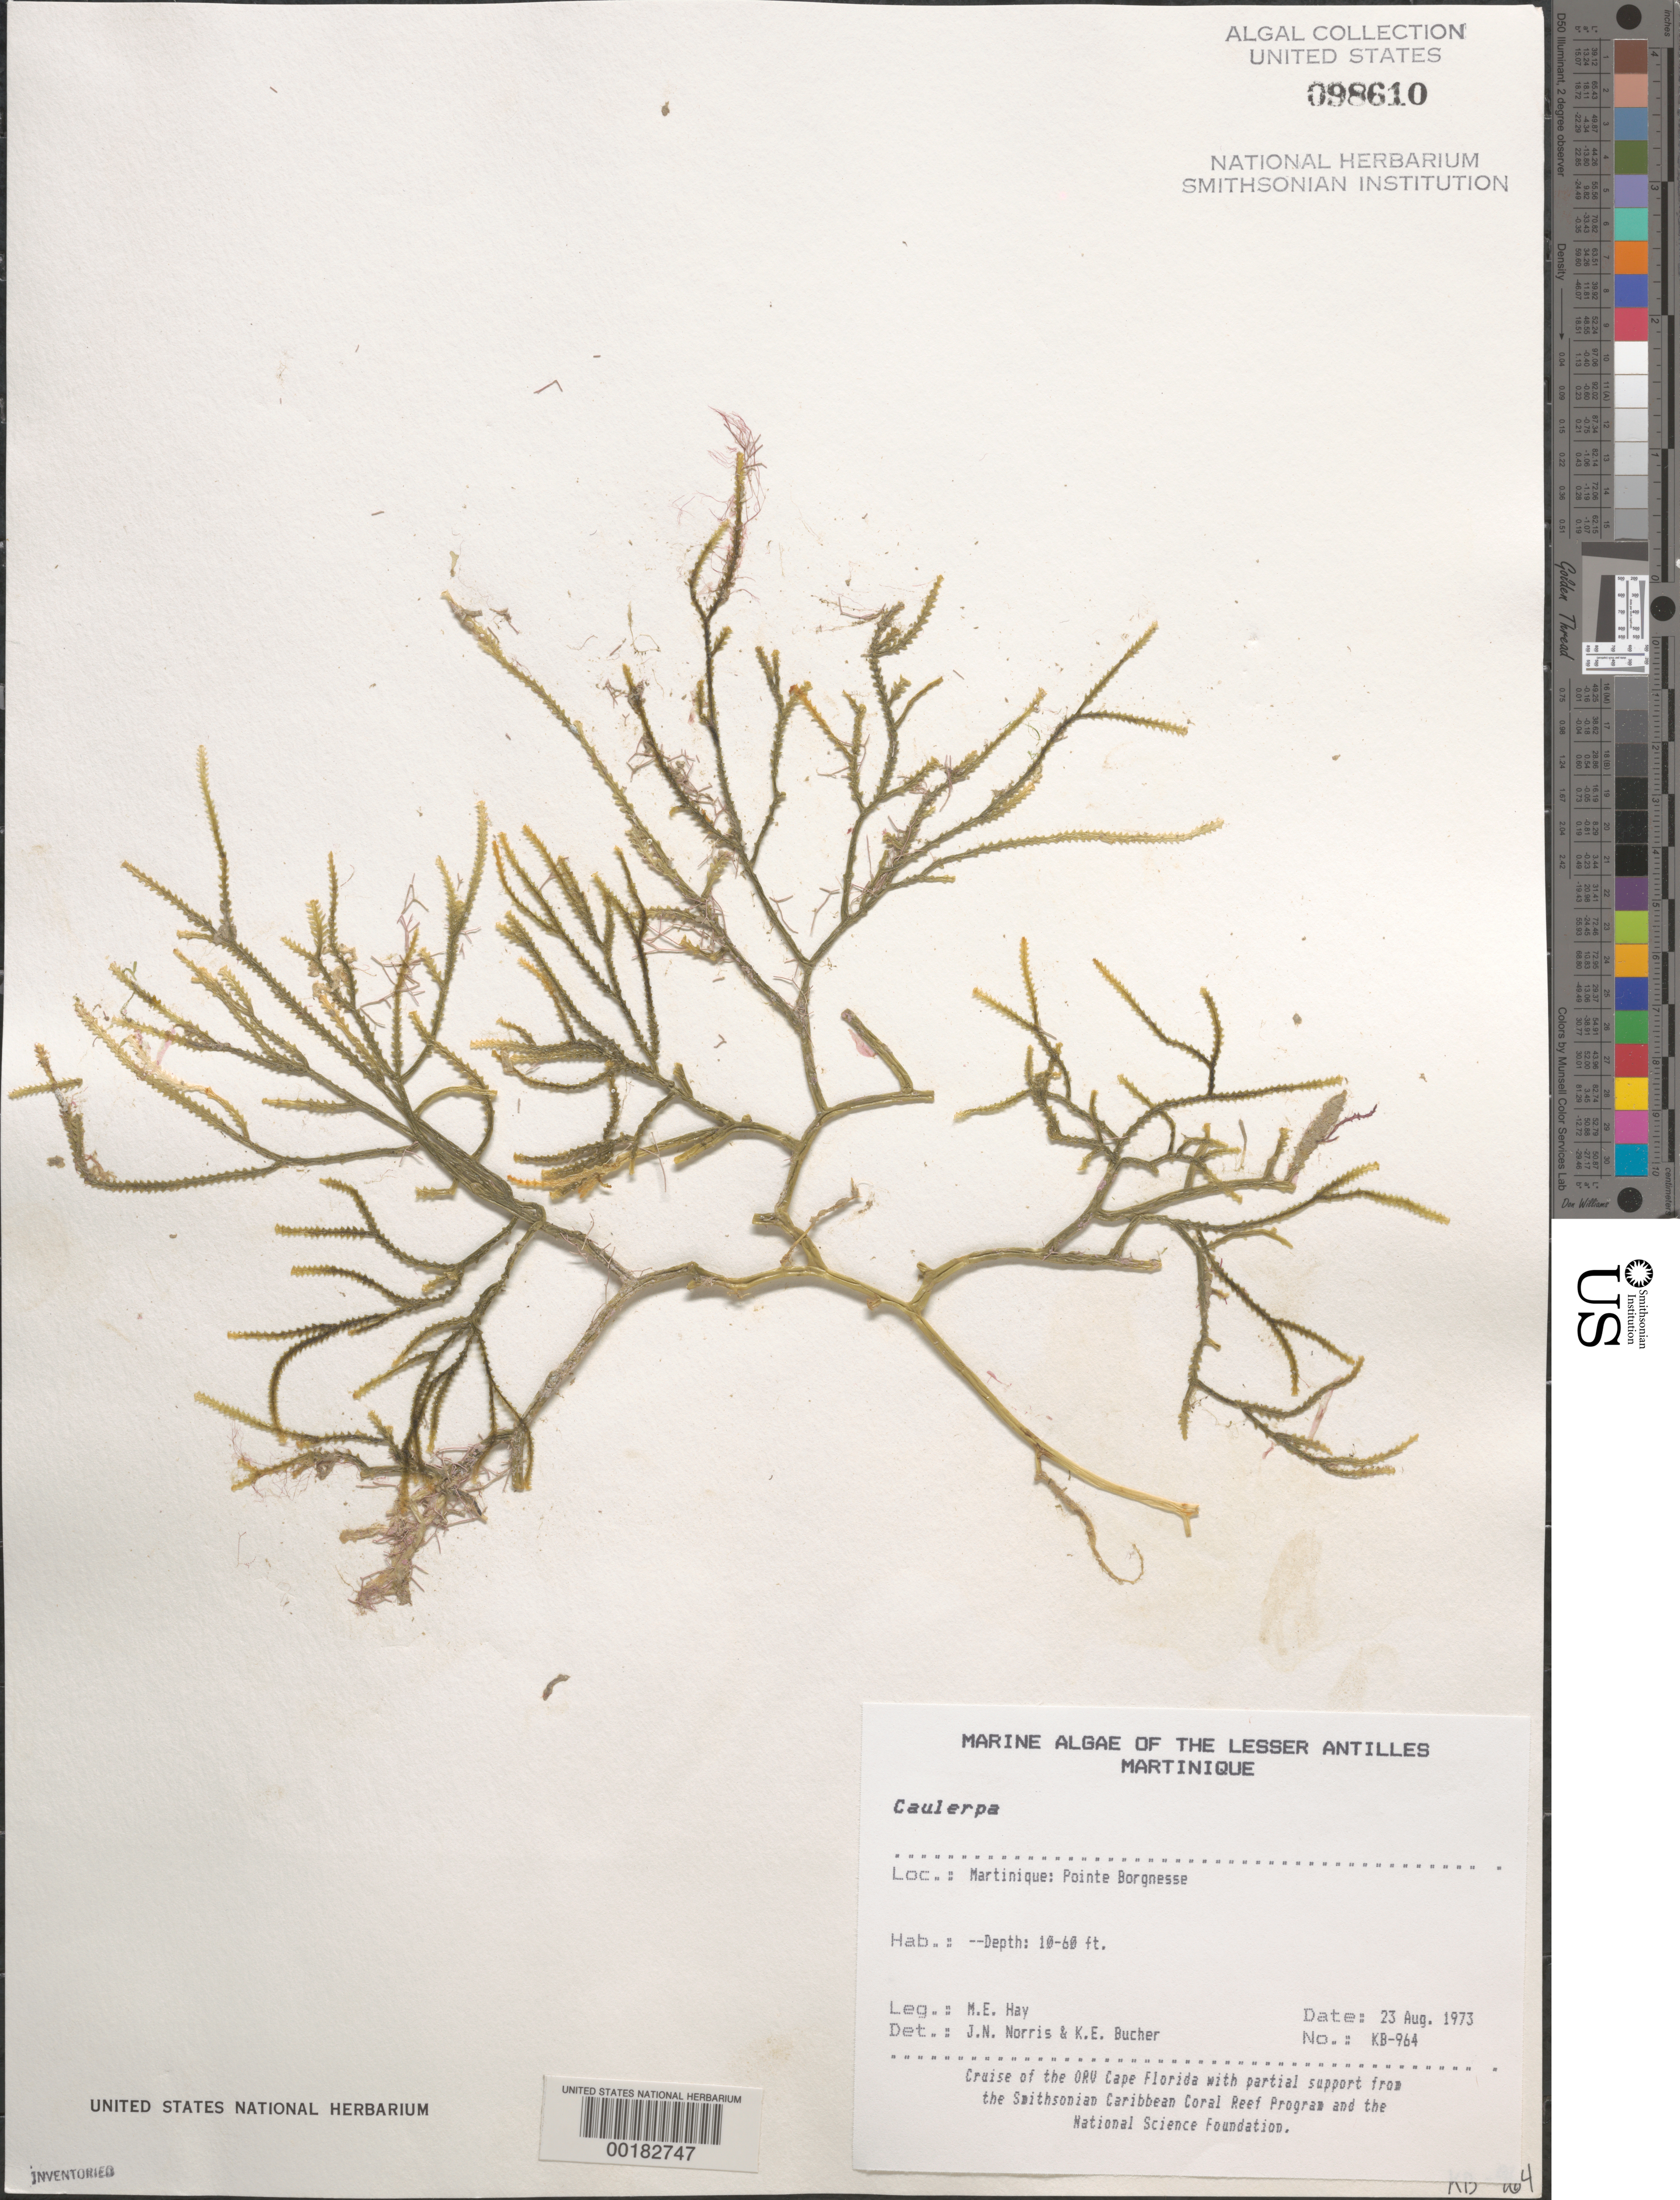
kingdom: Plantae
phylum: Chlorophyta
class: Ulvophyceae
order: Bryopsidales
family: Caulerpaceae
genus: Caulerpa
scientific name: Caulerpa sp.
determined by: Norris, J. N.; Bucher, K. E.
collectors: M. E. Hay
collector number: KB-964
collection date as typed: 23 Aug 1985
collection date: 1985-08-23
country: Martinique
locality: Pointe Borgnesse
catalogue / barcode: US 98610